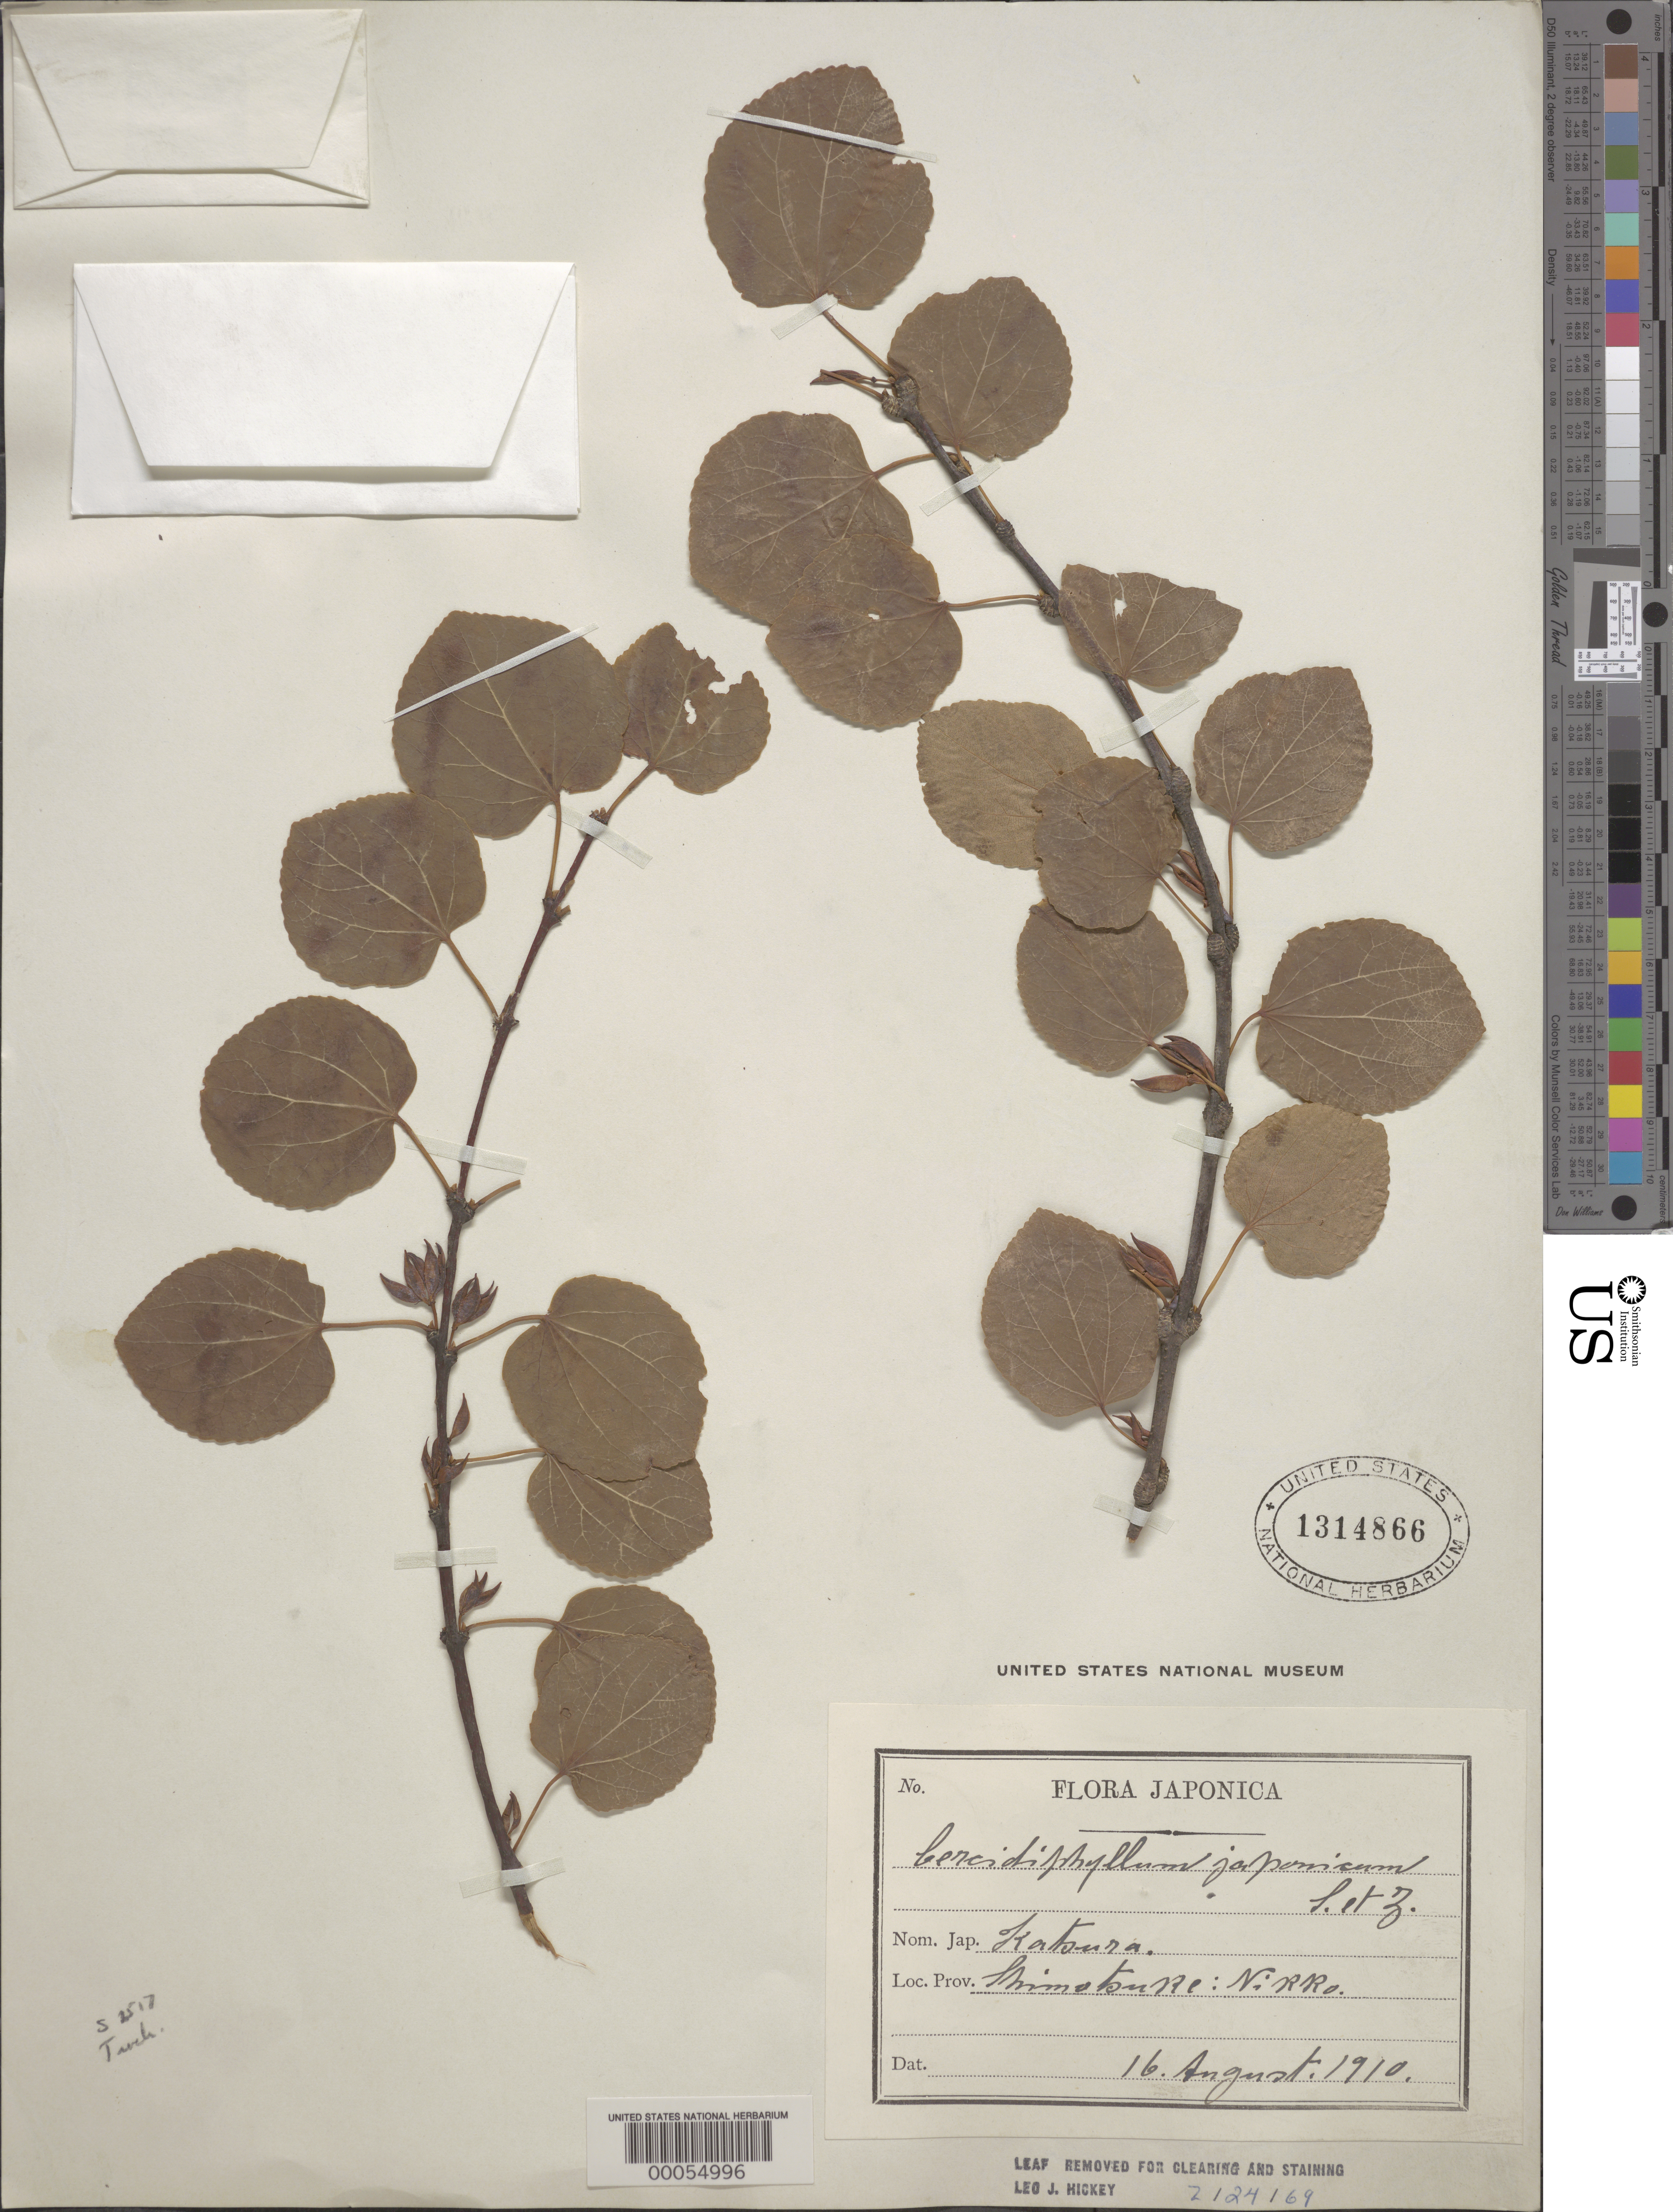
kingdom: Plantae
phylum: Tracheophyta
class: Magnoliopsida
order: Saxifragales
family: Cercidiphyllaceae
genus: Cercidiphyllum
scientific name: Cercidiphyllum japonicum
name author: Siebold & Zucc. ex J.J. Hoffm. & Schult. f.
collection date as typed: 16 Aug 1910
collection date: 1910-08-16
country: Japan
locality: Shimotsuke: Nikko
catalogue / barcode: US 1314866